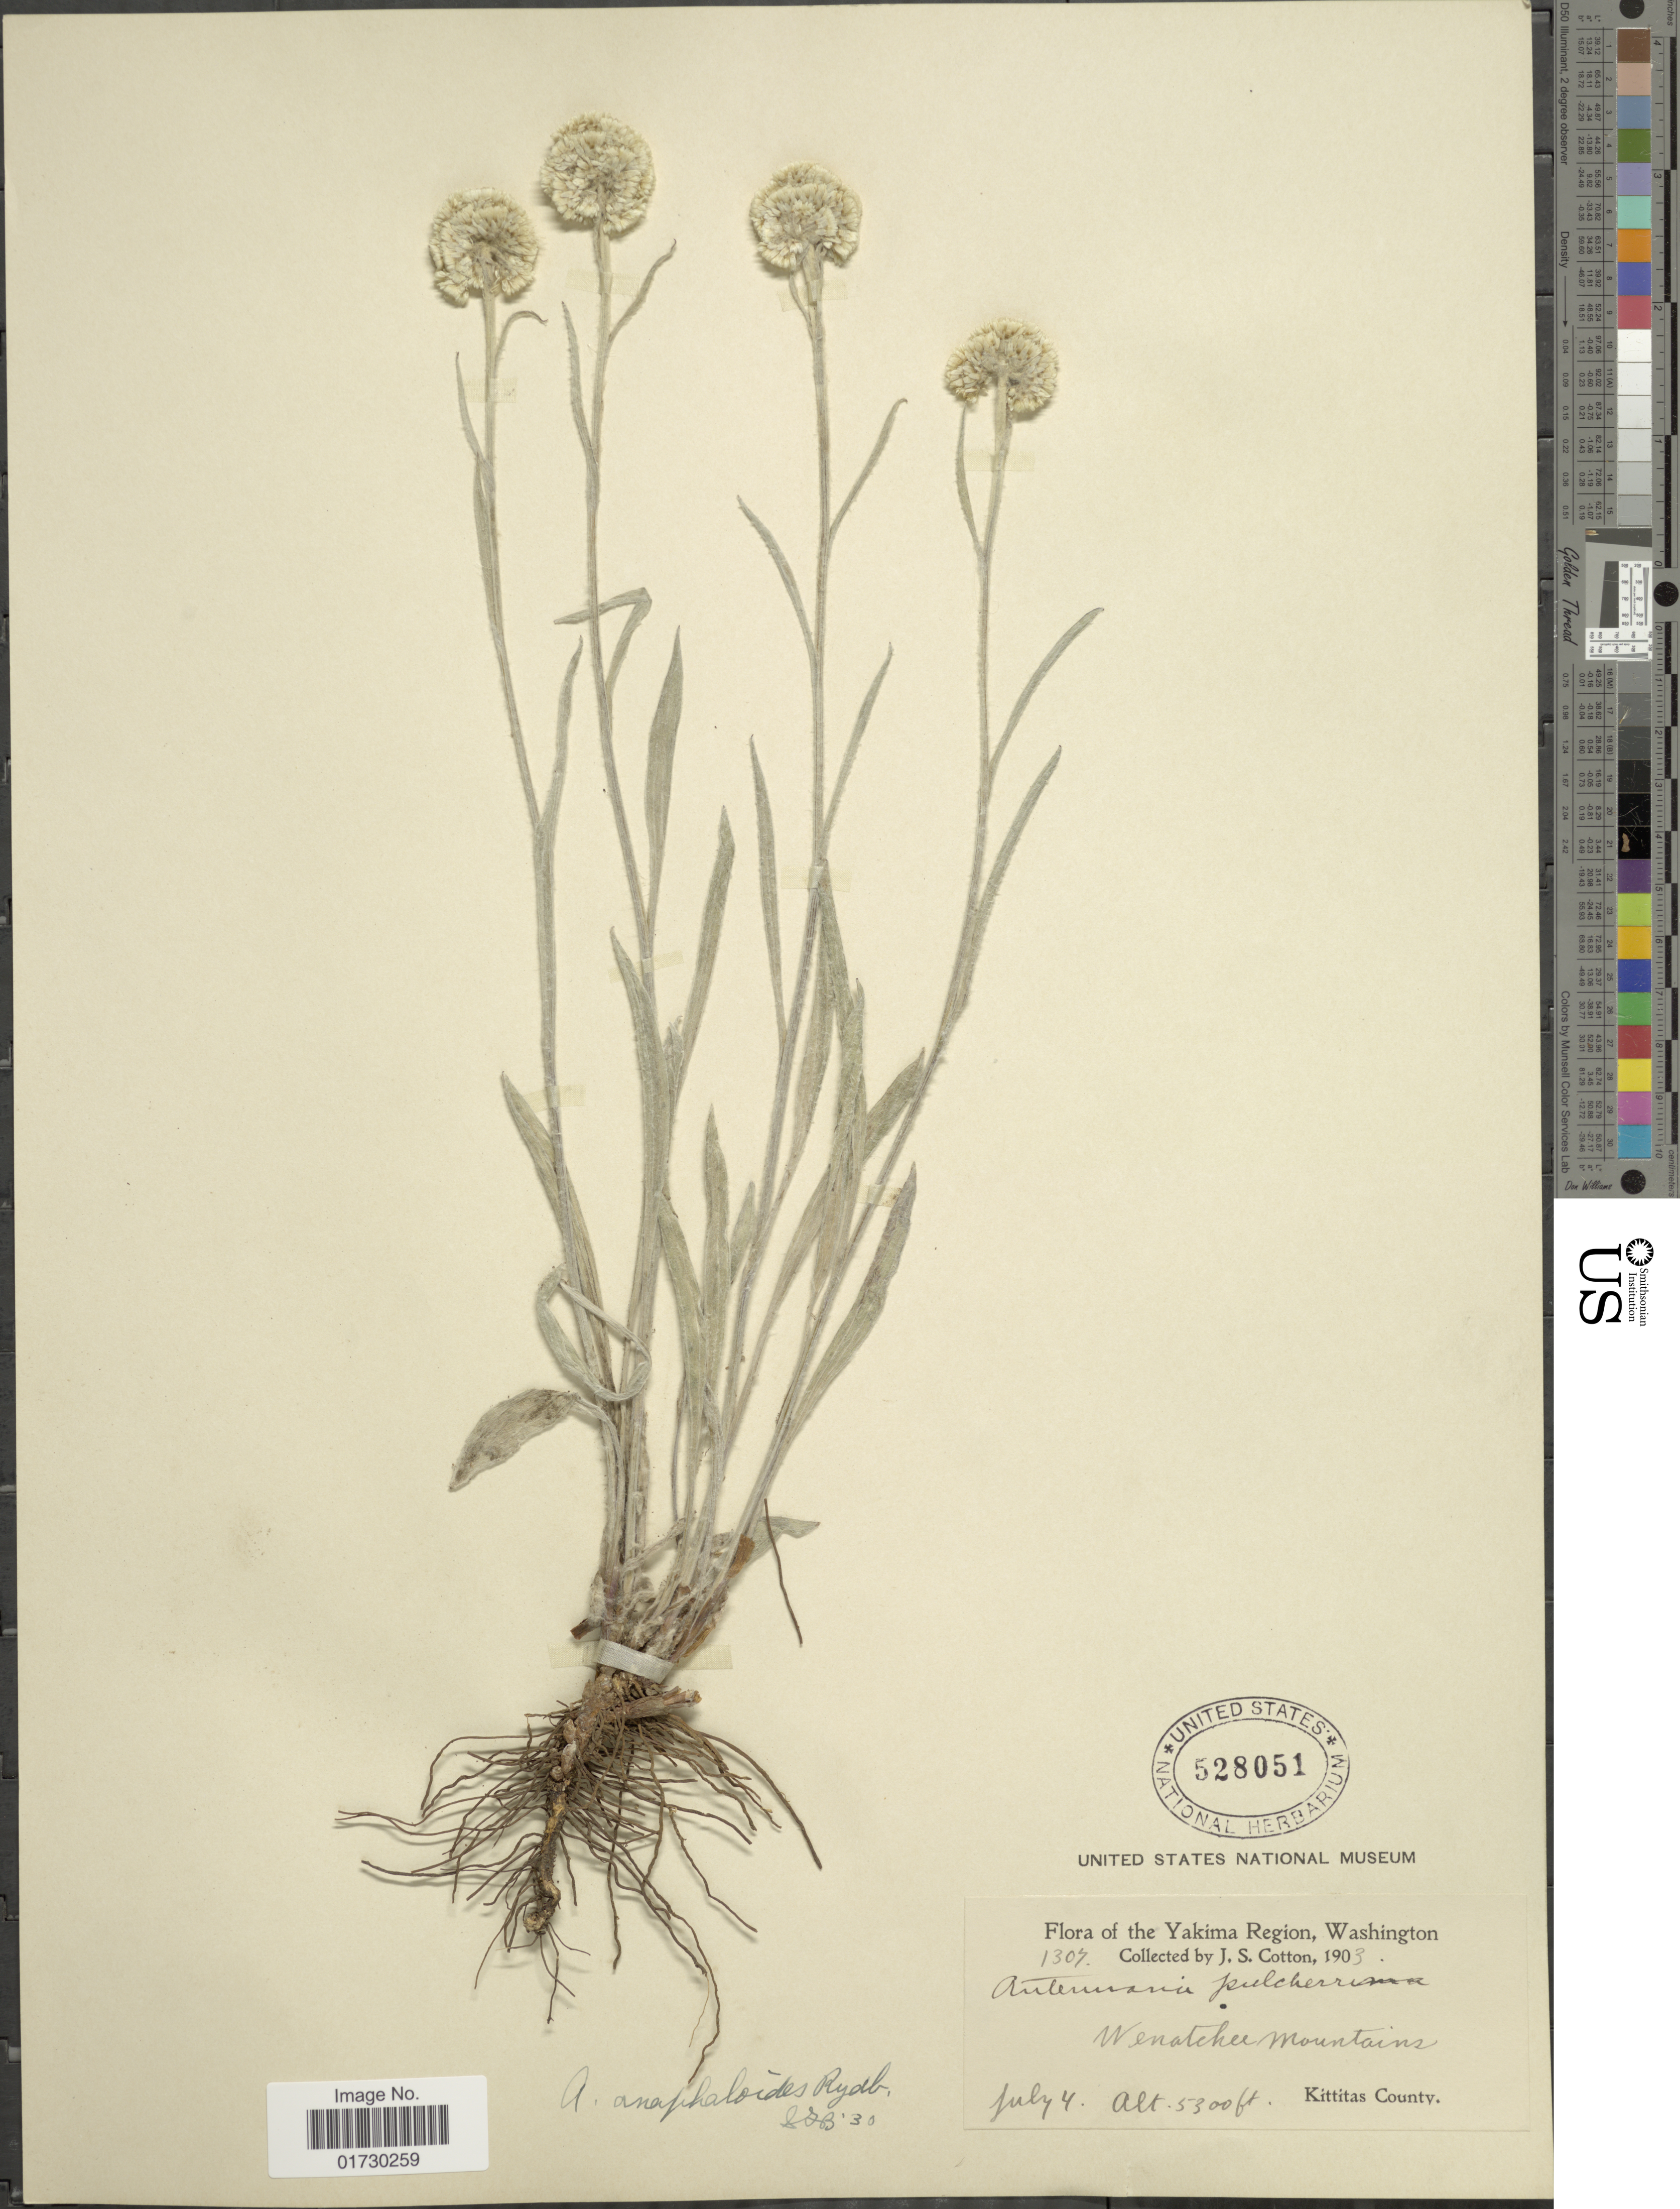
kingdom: Plantae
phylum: Tracheophyta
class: Magnoliopsida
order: Asterales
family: Asteraceae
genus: Antennaria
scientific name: Antennaria anaphaloides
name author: Rydb.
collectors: J. S. Cotton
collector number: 1307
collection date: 1903-07-04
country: United States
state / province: Washington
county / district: Kittitas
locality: The Yakima Region, Washington, Wenatchee Mountains, Kittitas County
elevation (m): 1615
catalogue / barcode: US 528051